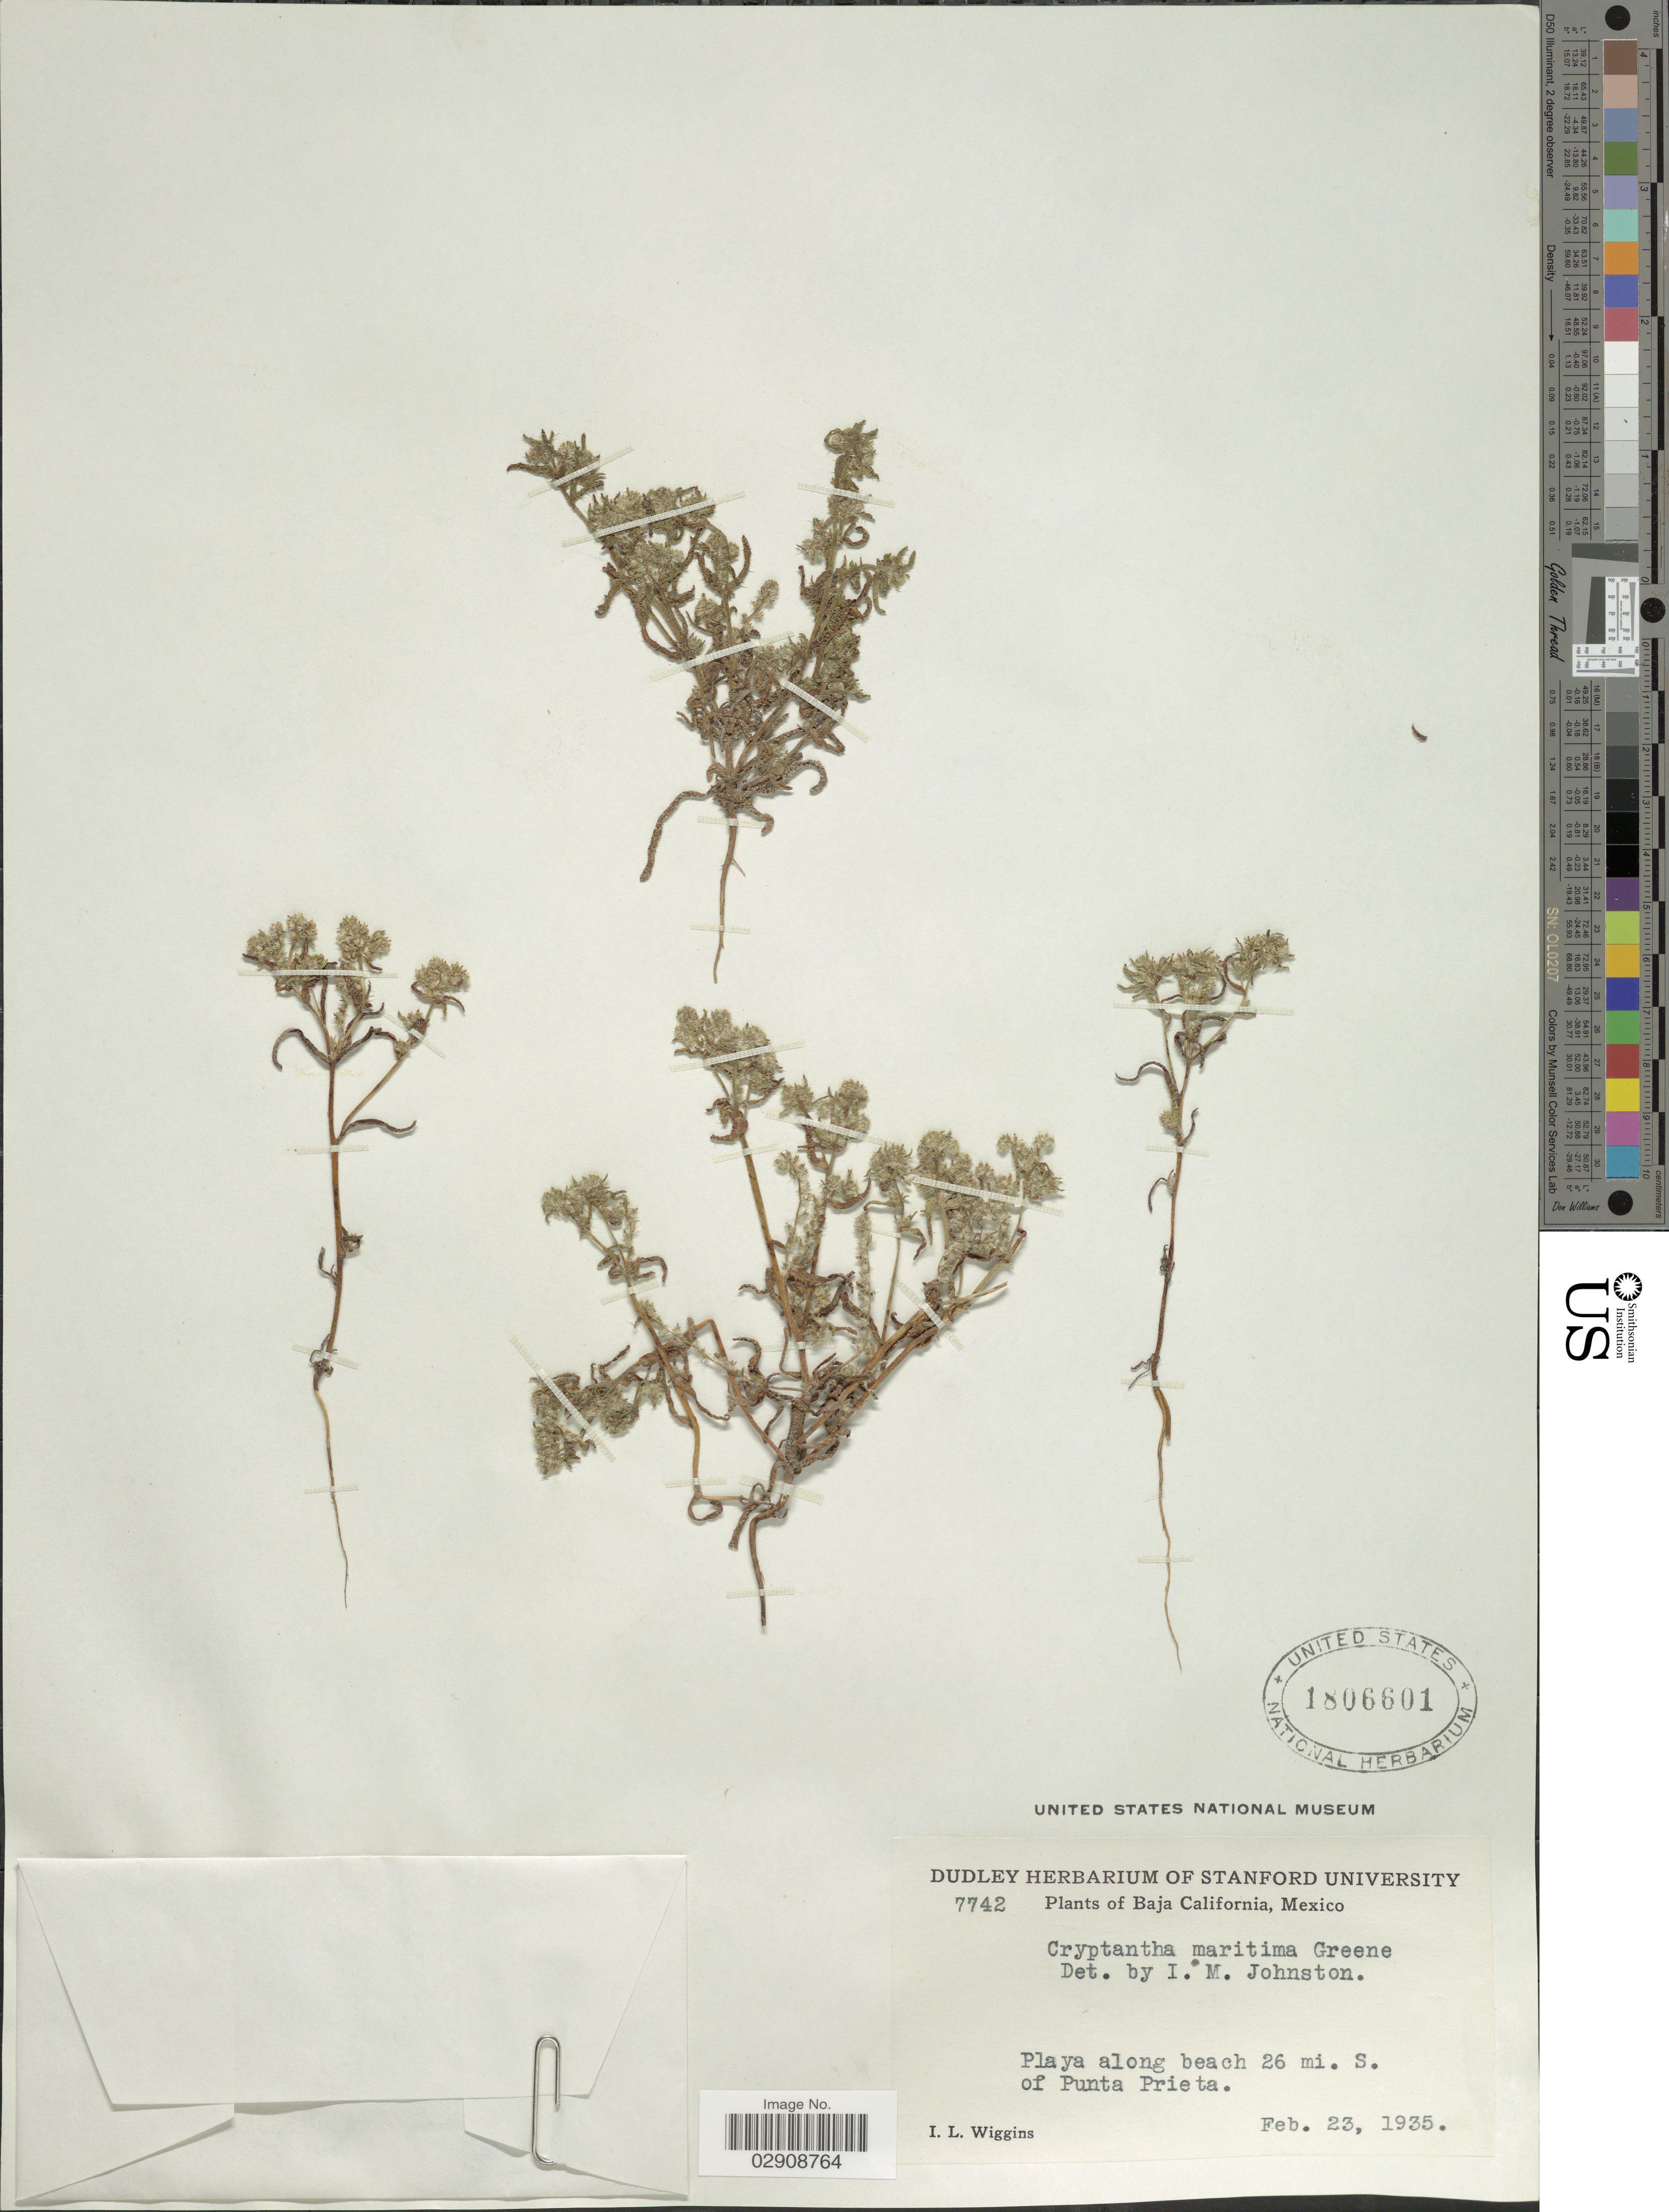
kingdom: Plantae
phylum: Tracheophyta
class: Magnoliopsida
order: Boraginales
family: Boraginaceae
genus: Cryptantha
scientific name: Cryptantha maritima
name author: (Greene) Greene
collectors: I. L. Wiggins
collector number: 7742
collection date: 1935-02-23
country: Mexico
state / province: Baja California Norte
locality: Playa along beach 26 mi. S. of Punta Prieta.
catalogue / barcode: US 1806601